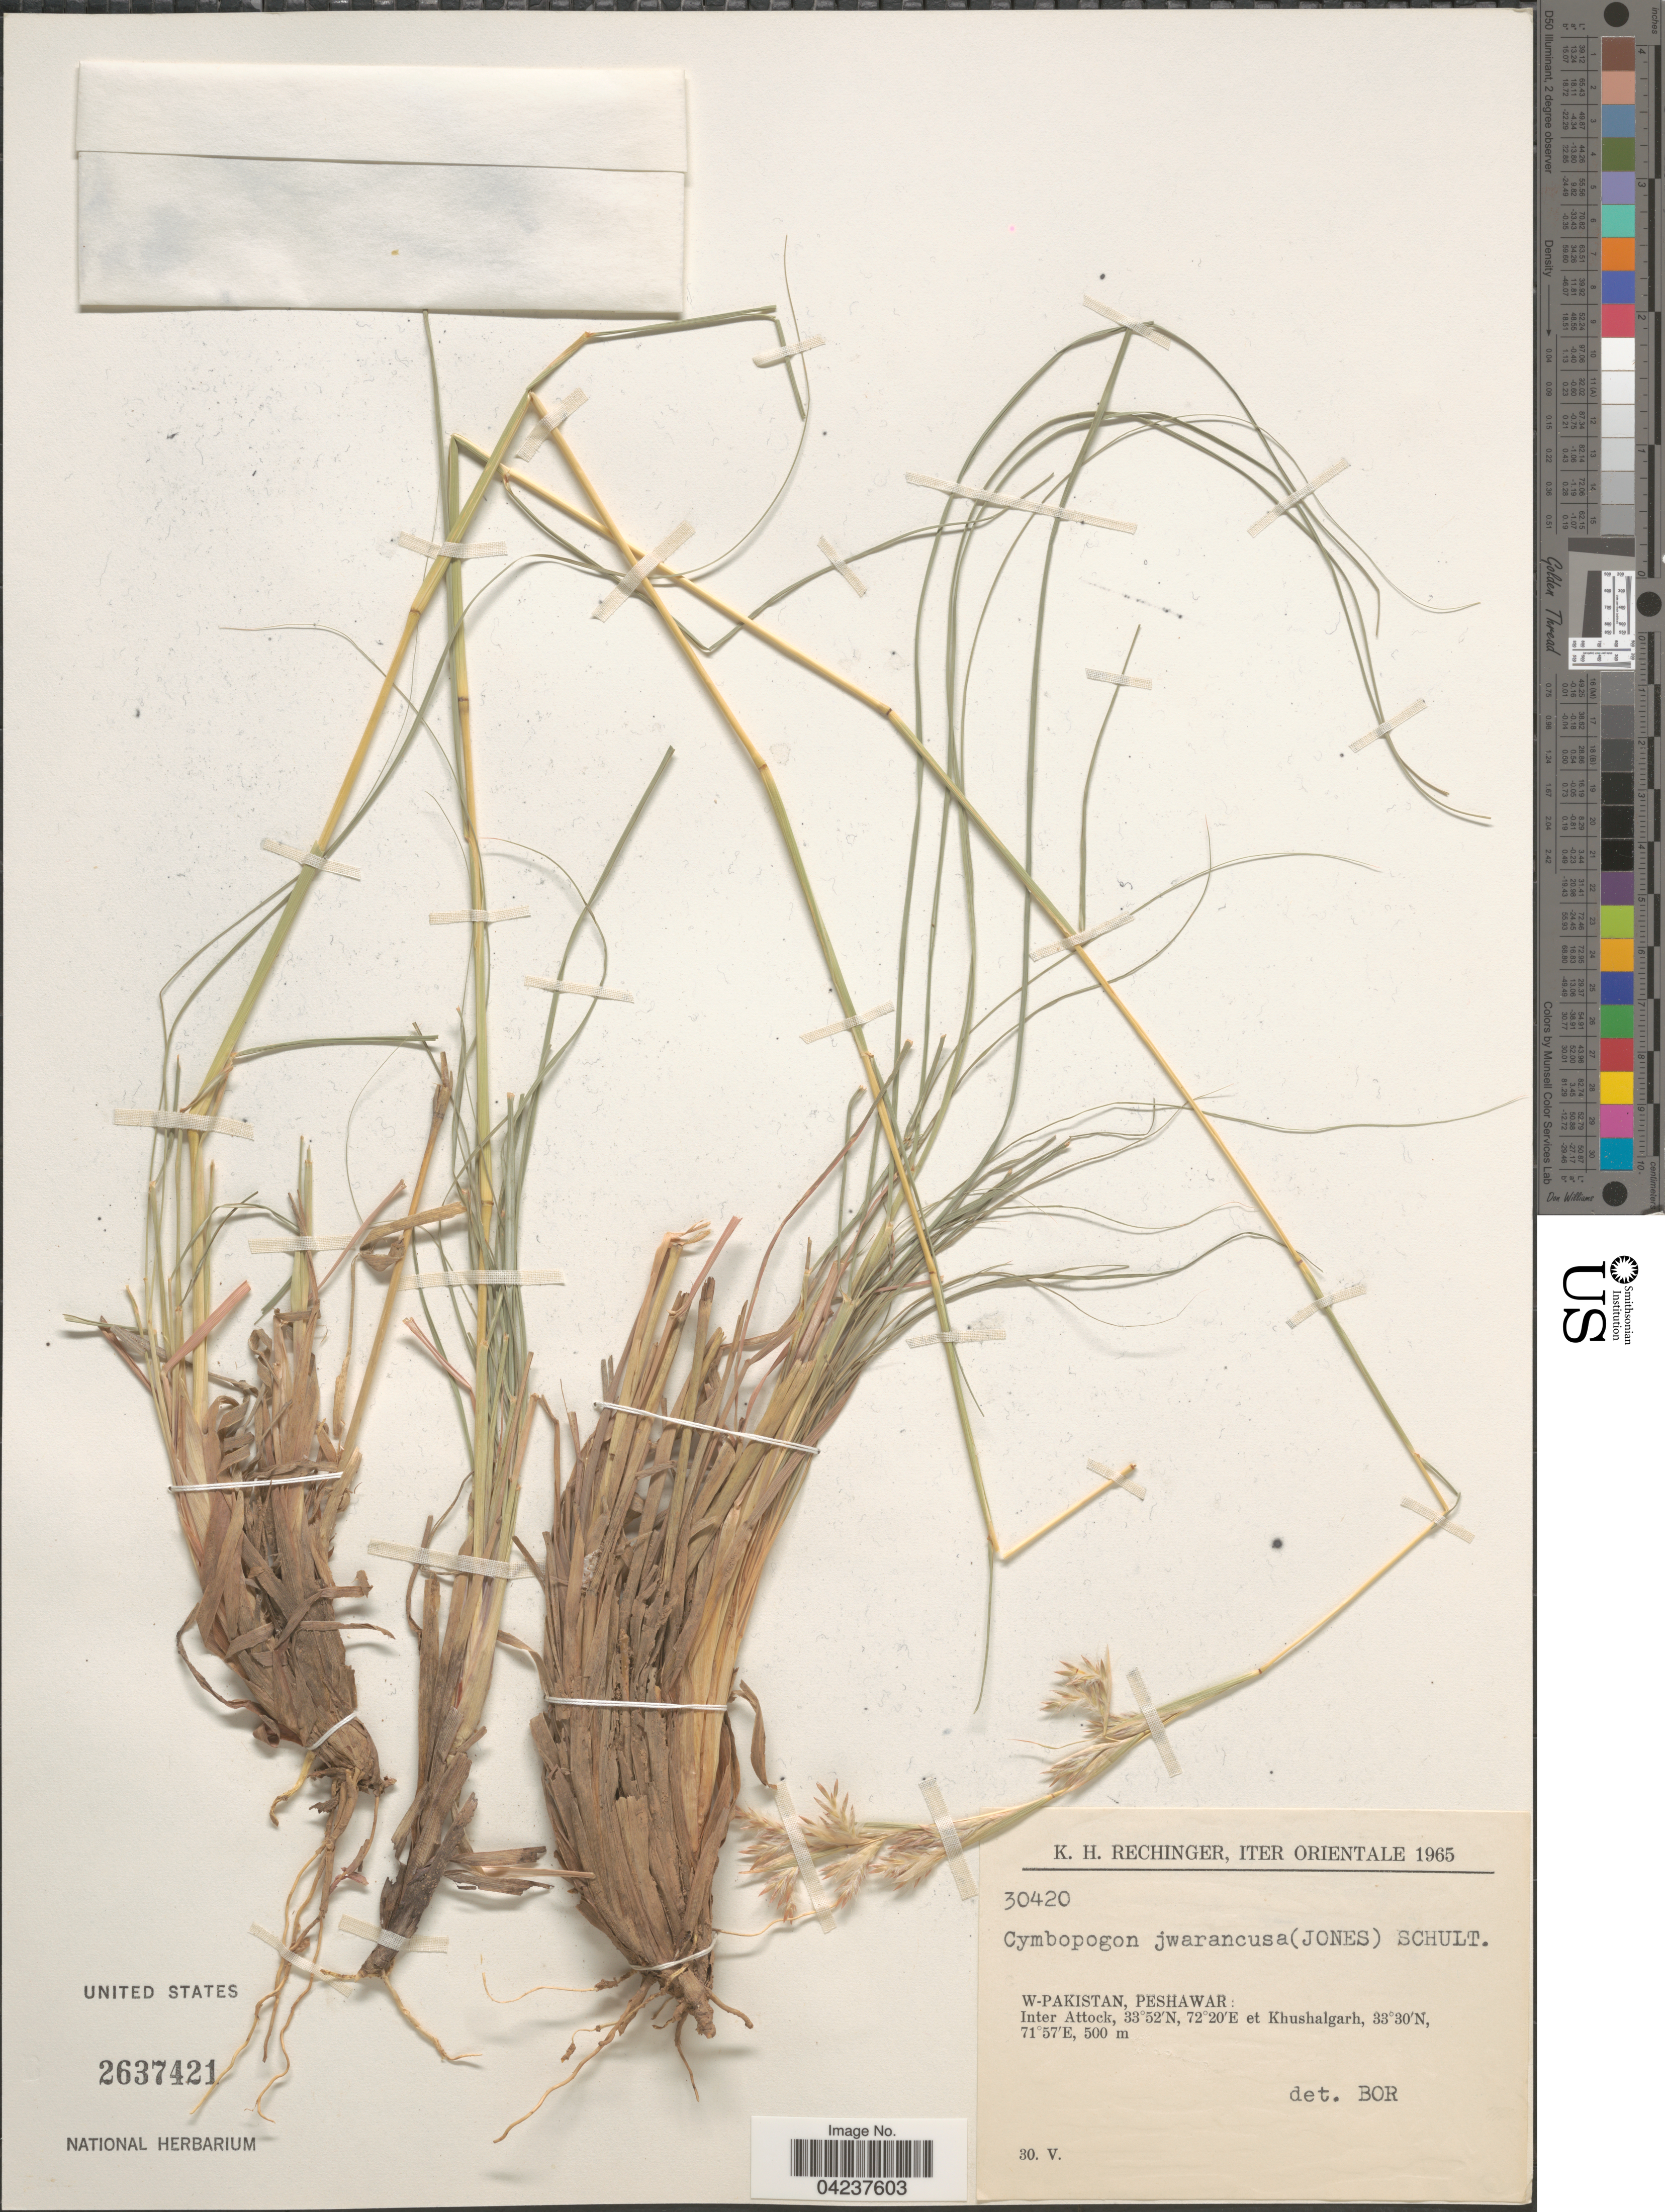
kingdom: Plantae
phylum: Tracheophyta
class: Liliopsida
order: Poales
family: Poaceae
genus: Chrysopogon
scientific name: Chrysopogon fallax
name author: S.T. Blake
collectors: K. H. Rechinger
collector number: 30420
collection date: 1965-05-30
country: Pakistan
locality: Iter Orientale 1965. W-Pakistan, Peshawar: Inter Attock, et Khushalgarh.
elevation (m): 500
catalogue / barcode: US 2637421